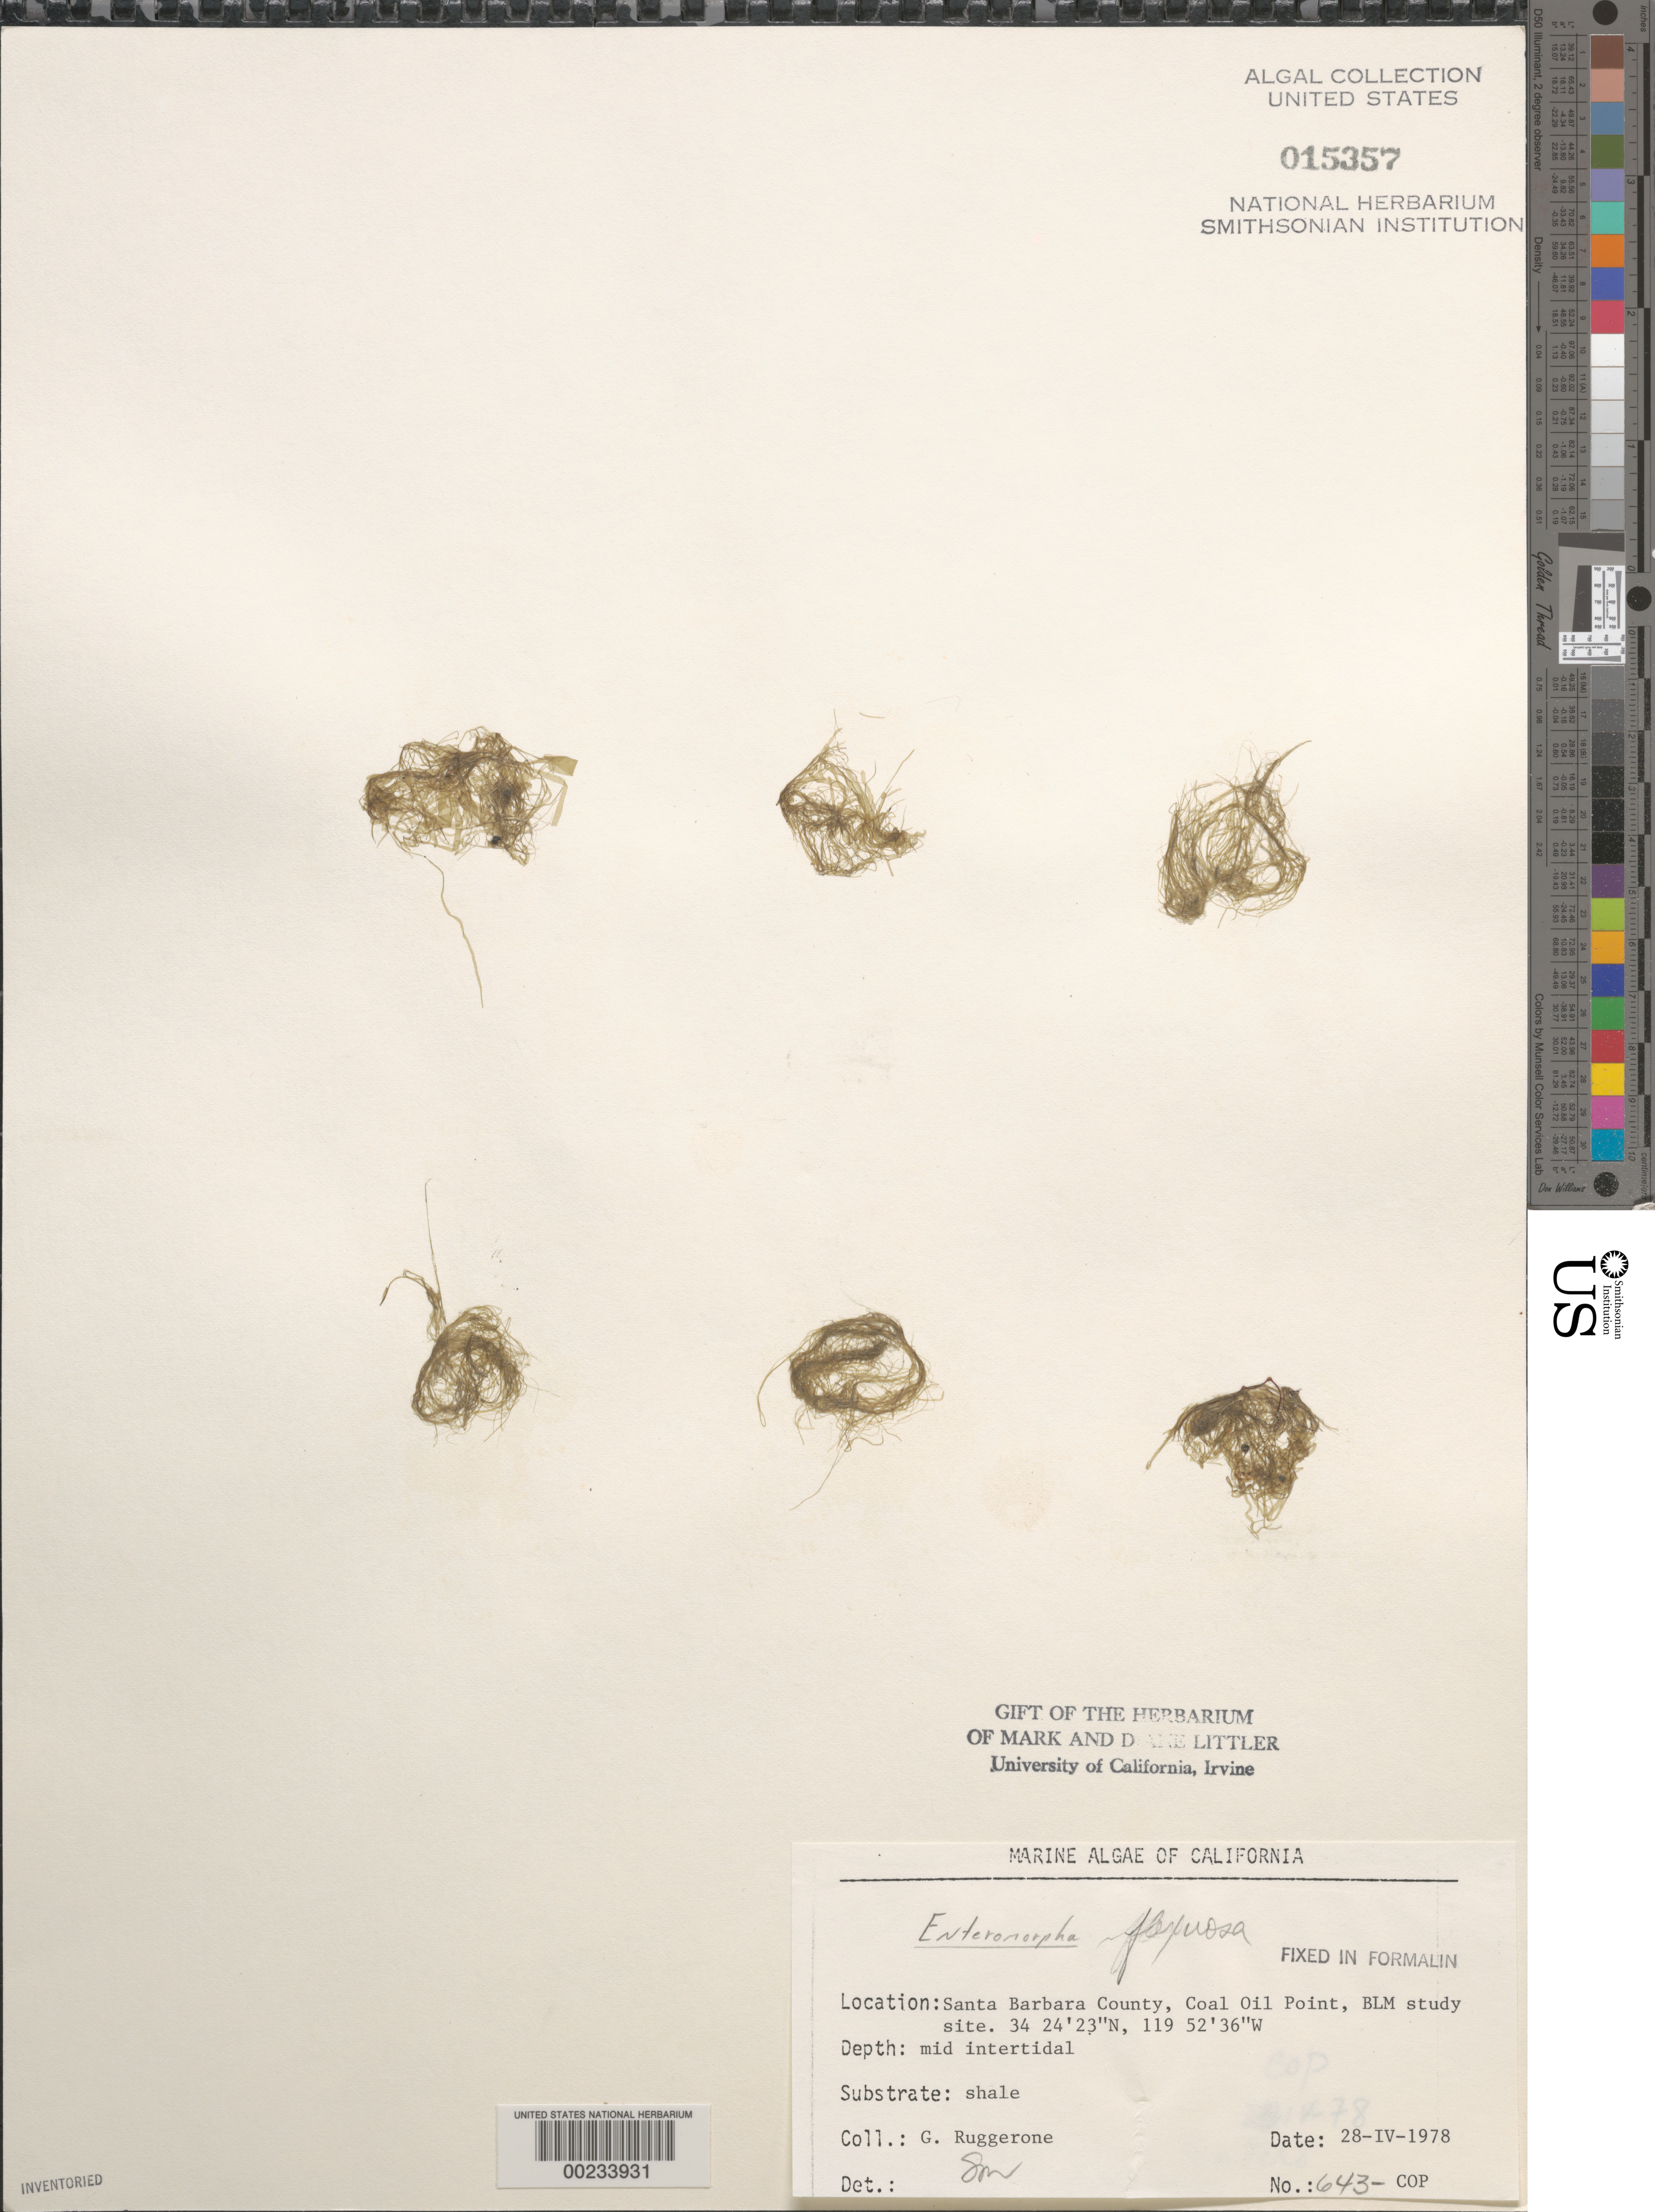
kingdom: Plantae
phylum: Chlorophyta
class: Ulvophyceae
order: Ulvales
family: Ulvaceae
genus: Ulva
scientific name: Ulva flexuosa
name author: Wulfen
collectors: G. Ruggerone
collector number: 643-cop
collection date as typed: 28 Apr 1978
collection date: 1978-04-28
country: United States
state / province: California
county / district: Santa Barbara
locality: Coal Oil Point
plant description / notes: BLM-SOCALBIGHT Rocky Intertidal Survey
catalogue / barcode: US 15357